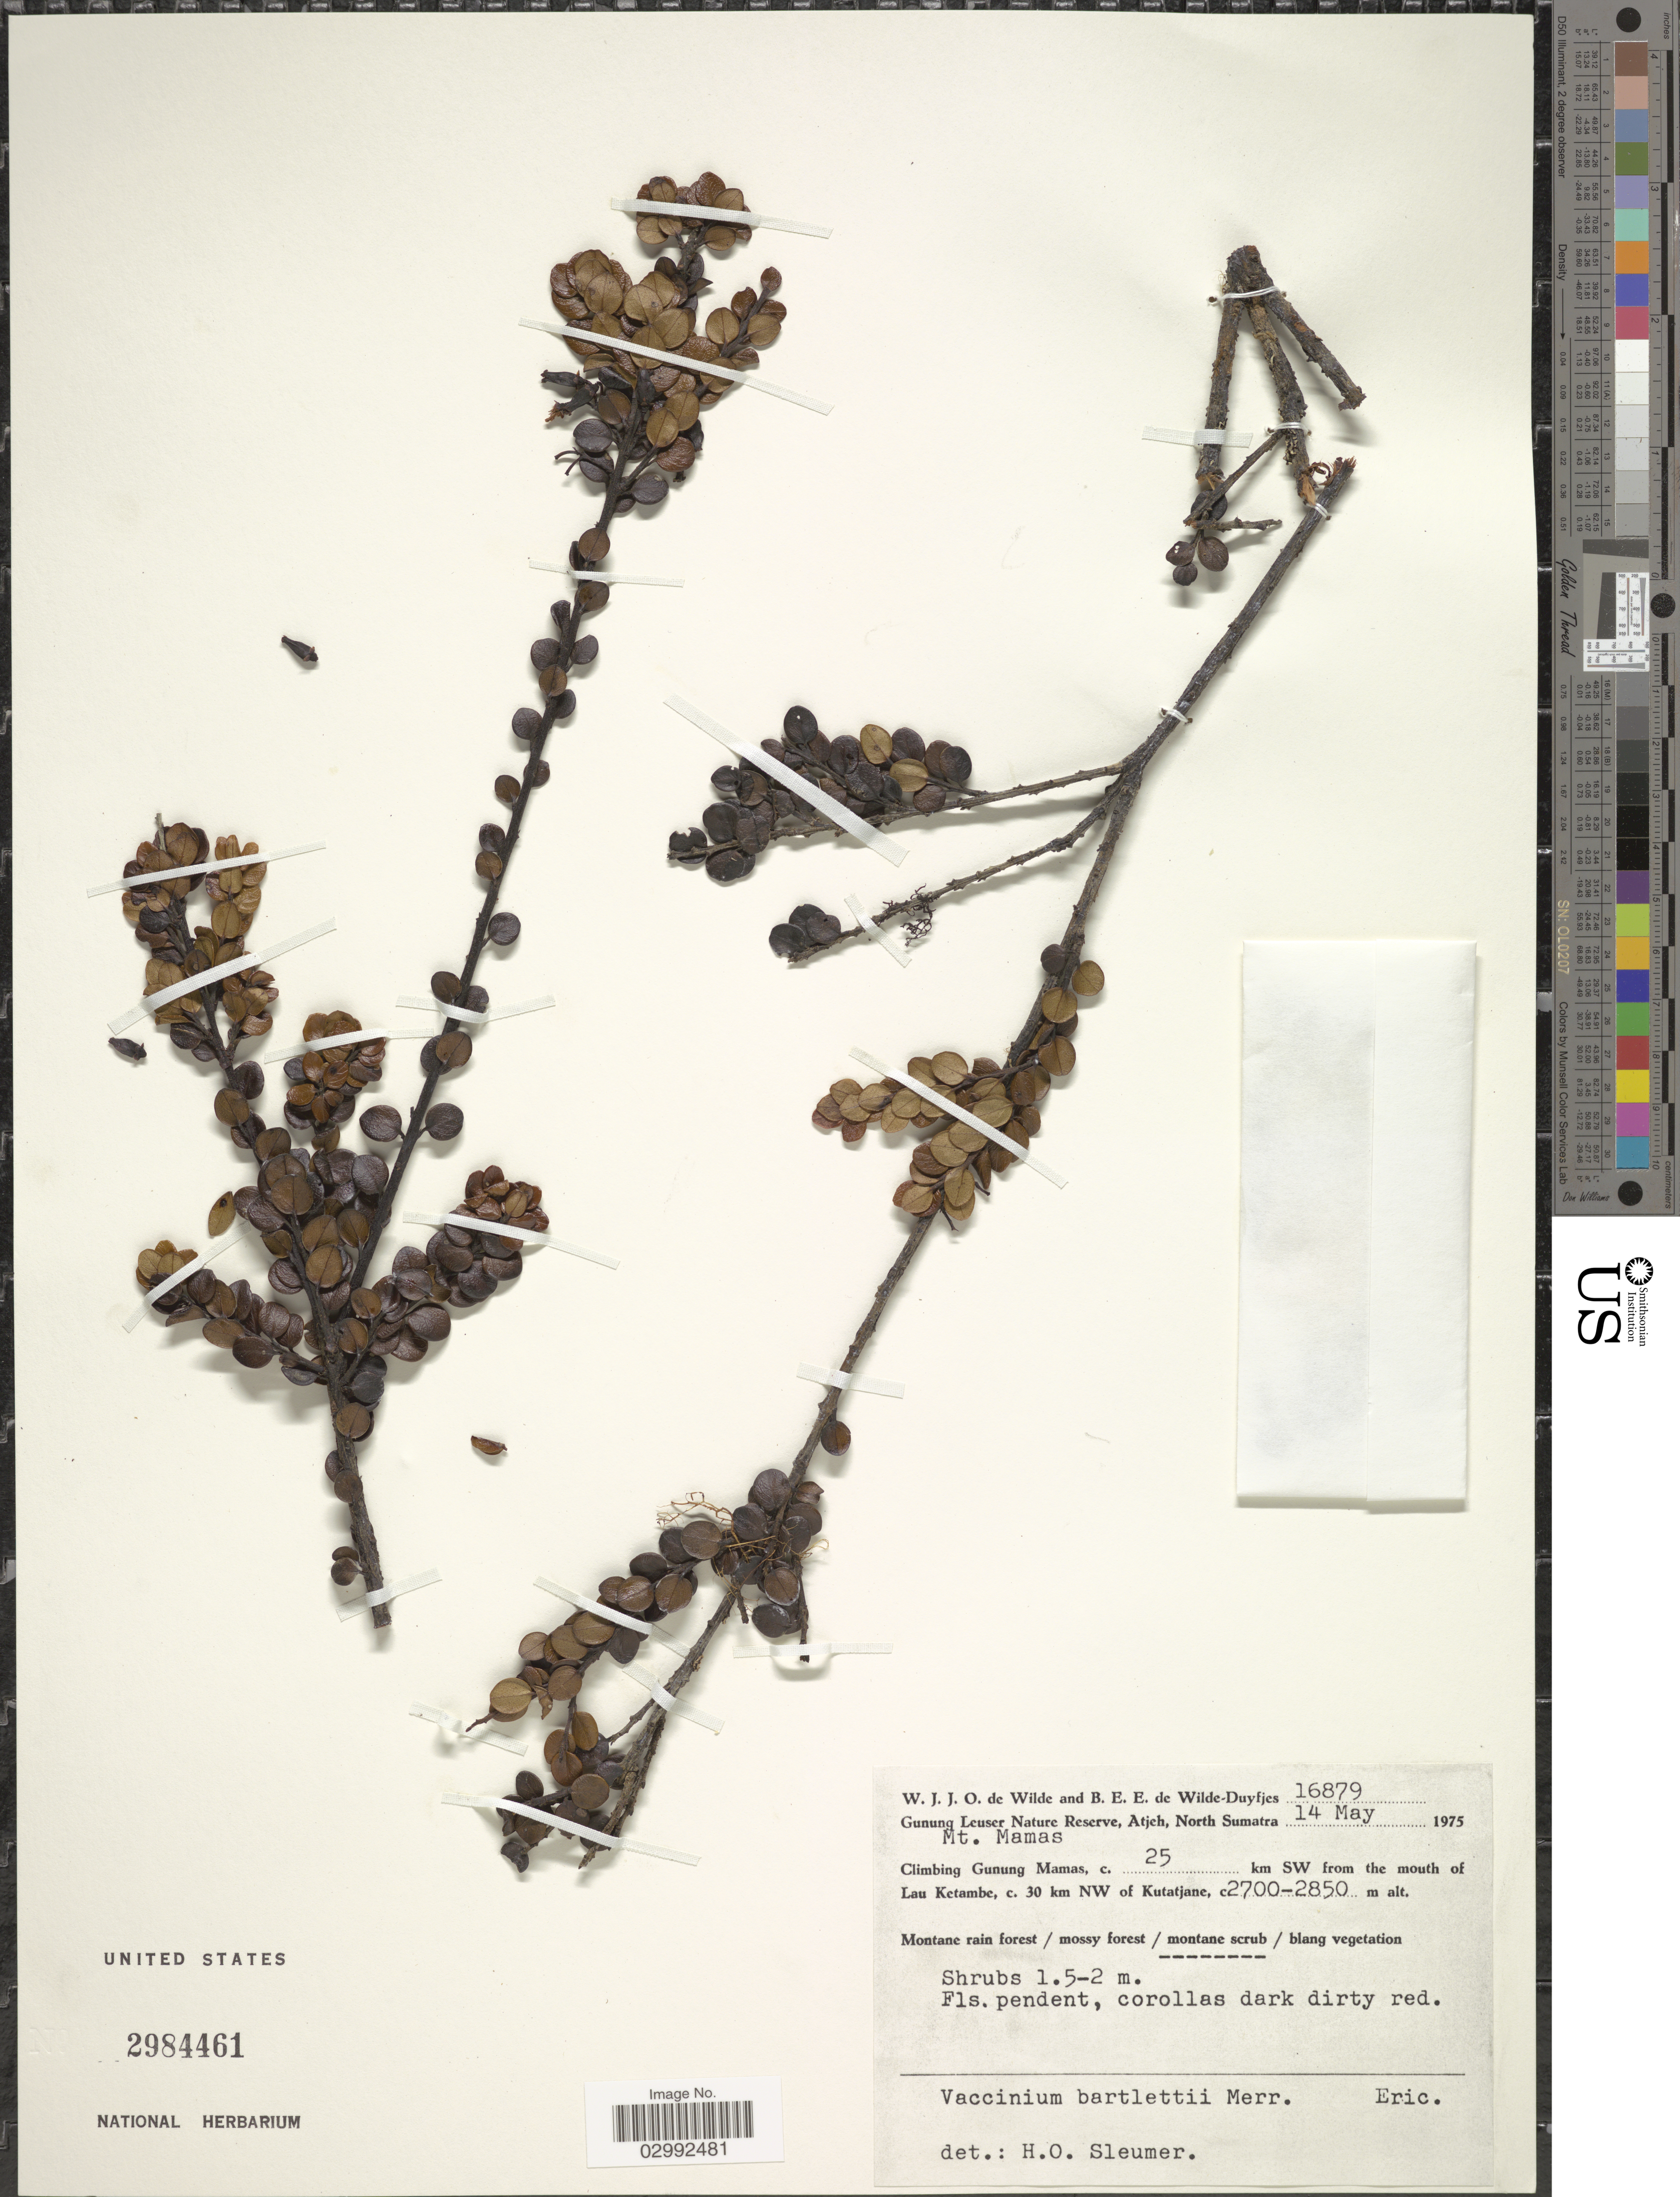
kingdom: Plantae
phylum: Tracheophyta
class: Magnoliopsida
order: Ericales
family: Ericaceae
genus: Vaccinium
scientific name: Vaccinium bartlettii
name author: Merr.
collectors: W. J. de Wilde & B. E. de Wilde-Duyfjes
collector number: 16879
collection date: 1975-05-14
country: Indonesia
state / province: Sumatra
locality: Gunung Leuser Nature Reserve, Atjeh, North Sumatra, Mt. Mamas, Climbing Gunung Mamas, c. 25 km SW from the mouth of Lau Ketambe, c. 30 km NW of Kutatjane.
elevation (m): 2700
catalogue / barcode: US 2984461